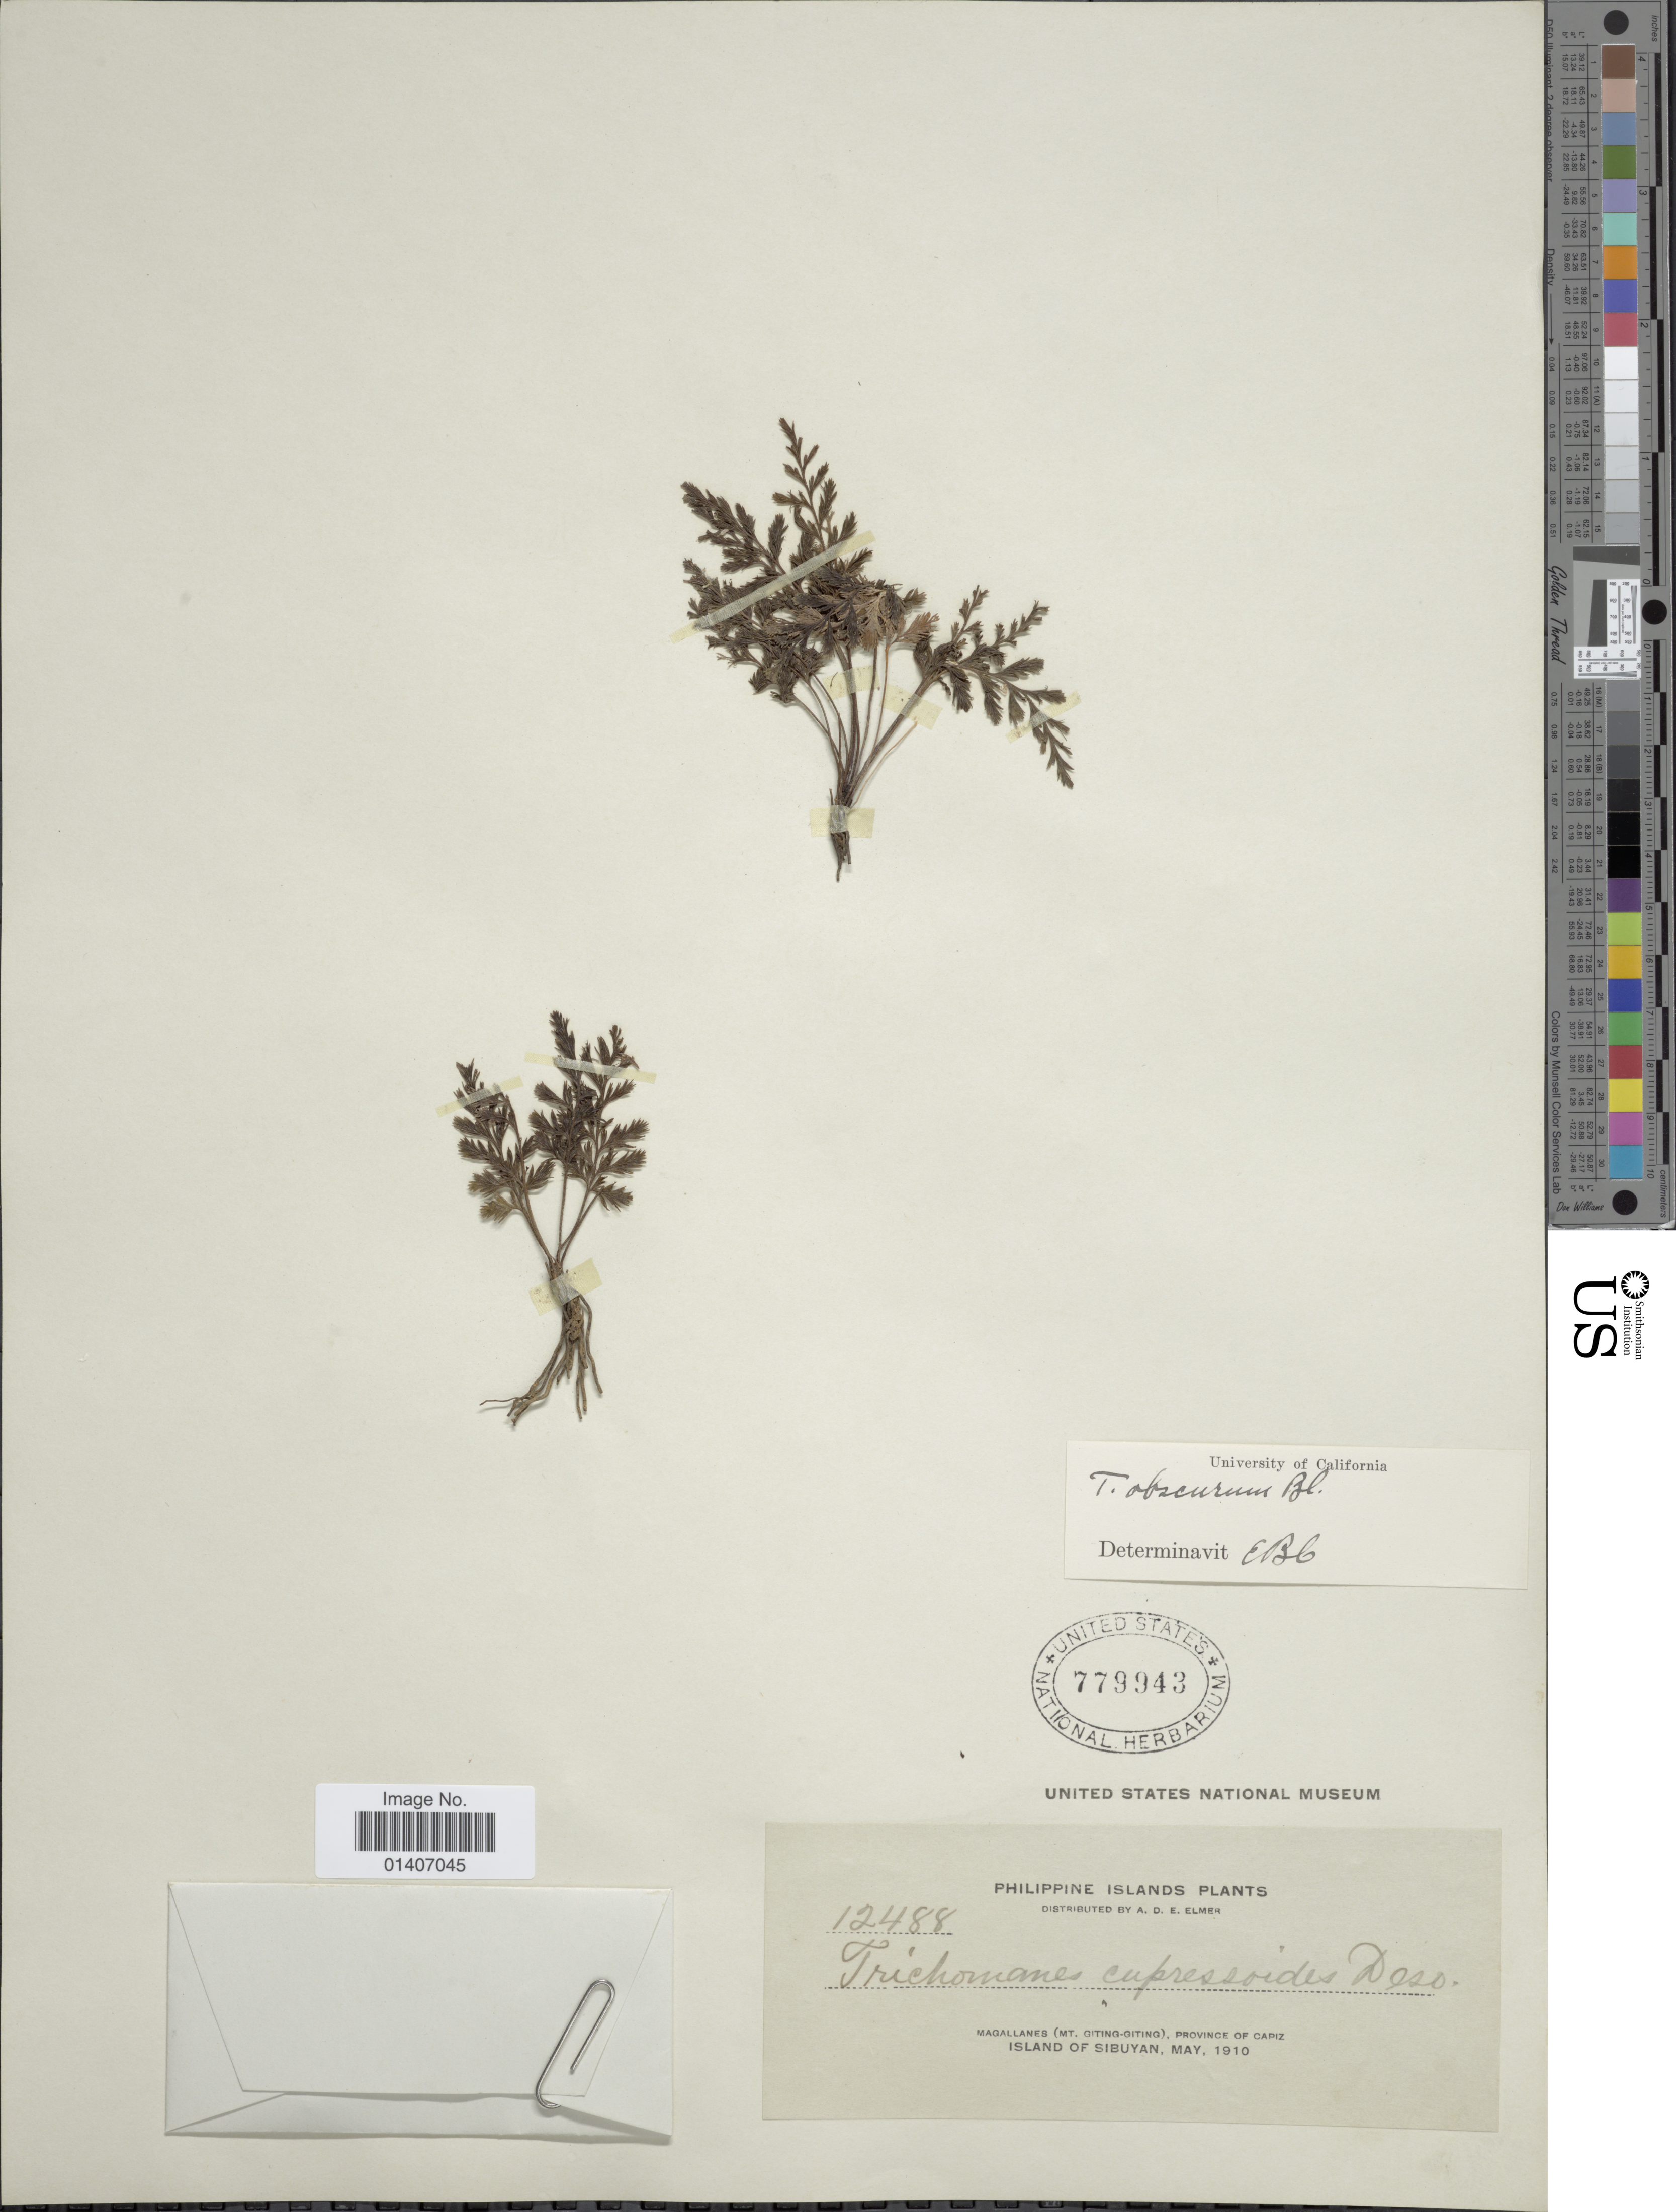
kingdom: Plantae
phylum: Tracheophyta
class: Polypodiopsida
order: Hymenophyllales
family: Hymenophyllaceae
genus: Abrodictyum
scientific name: Abrodictyum obscurum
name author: (Blume) Ebihara & K. Iwats.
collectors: A. D. E. Elmer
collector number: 12488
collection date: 1910-05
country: Philippines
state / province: Western Visayas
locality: Magallanes(Mt. Giting-Giting), province of Capiz, Island of Sibuyan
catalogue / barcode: US 779943